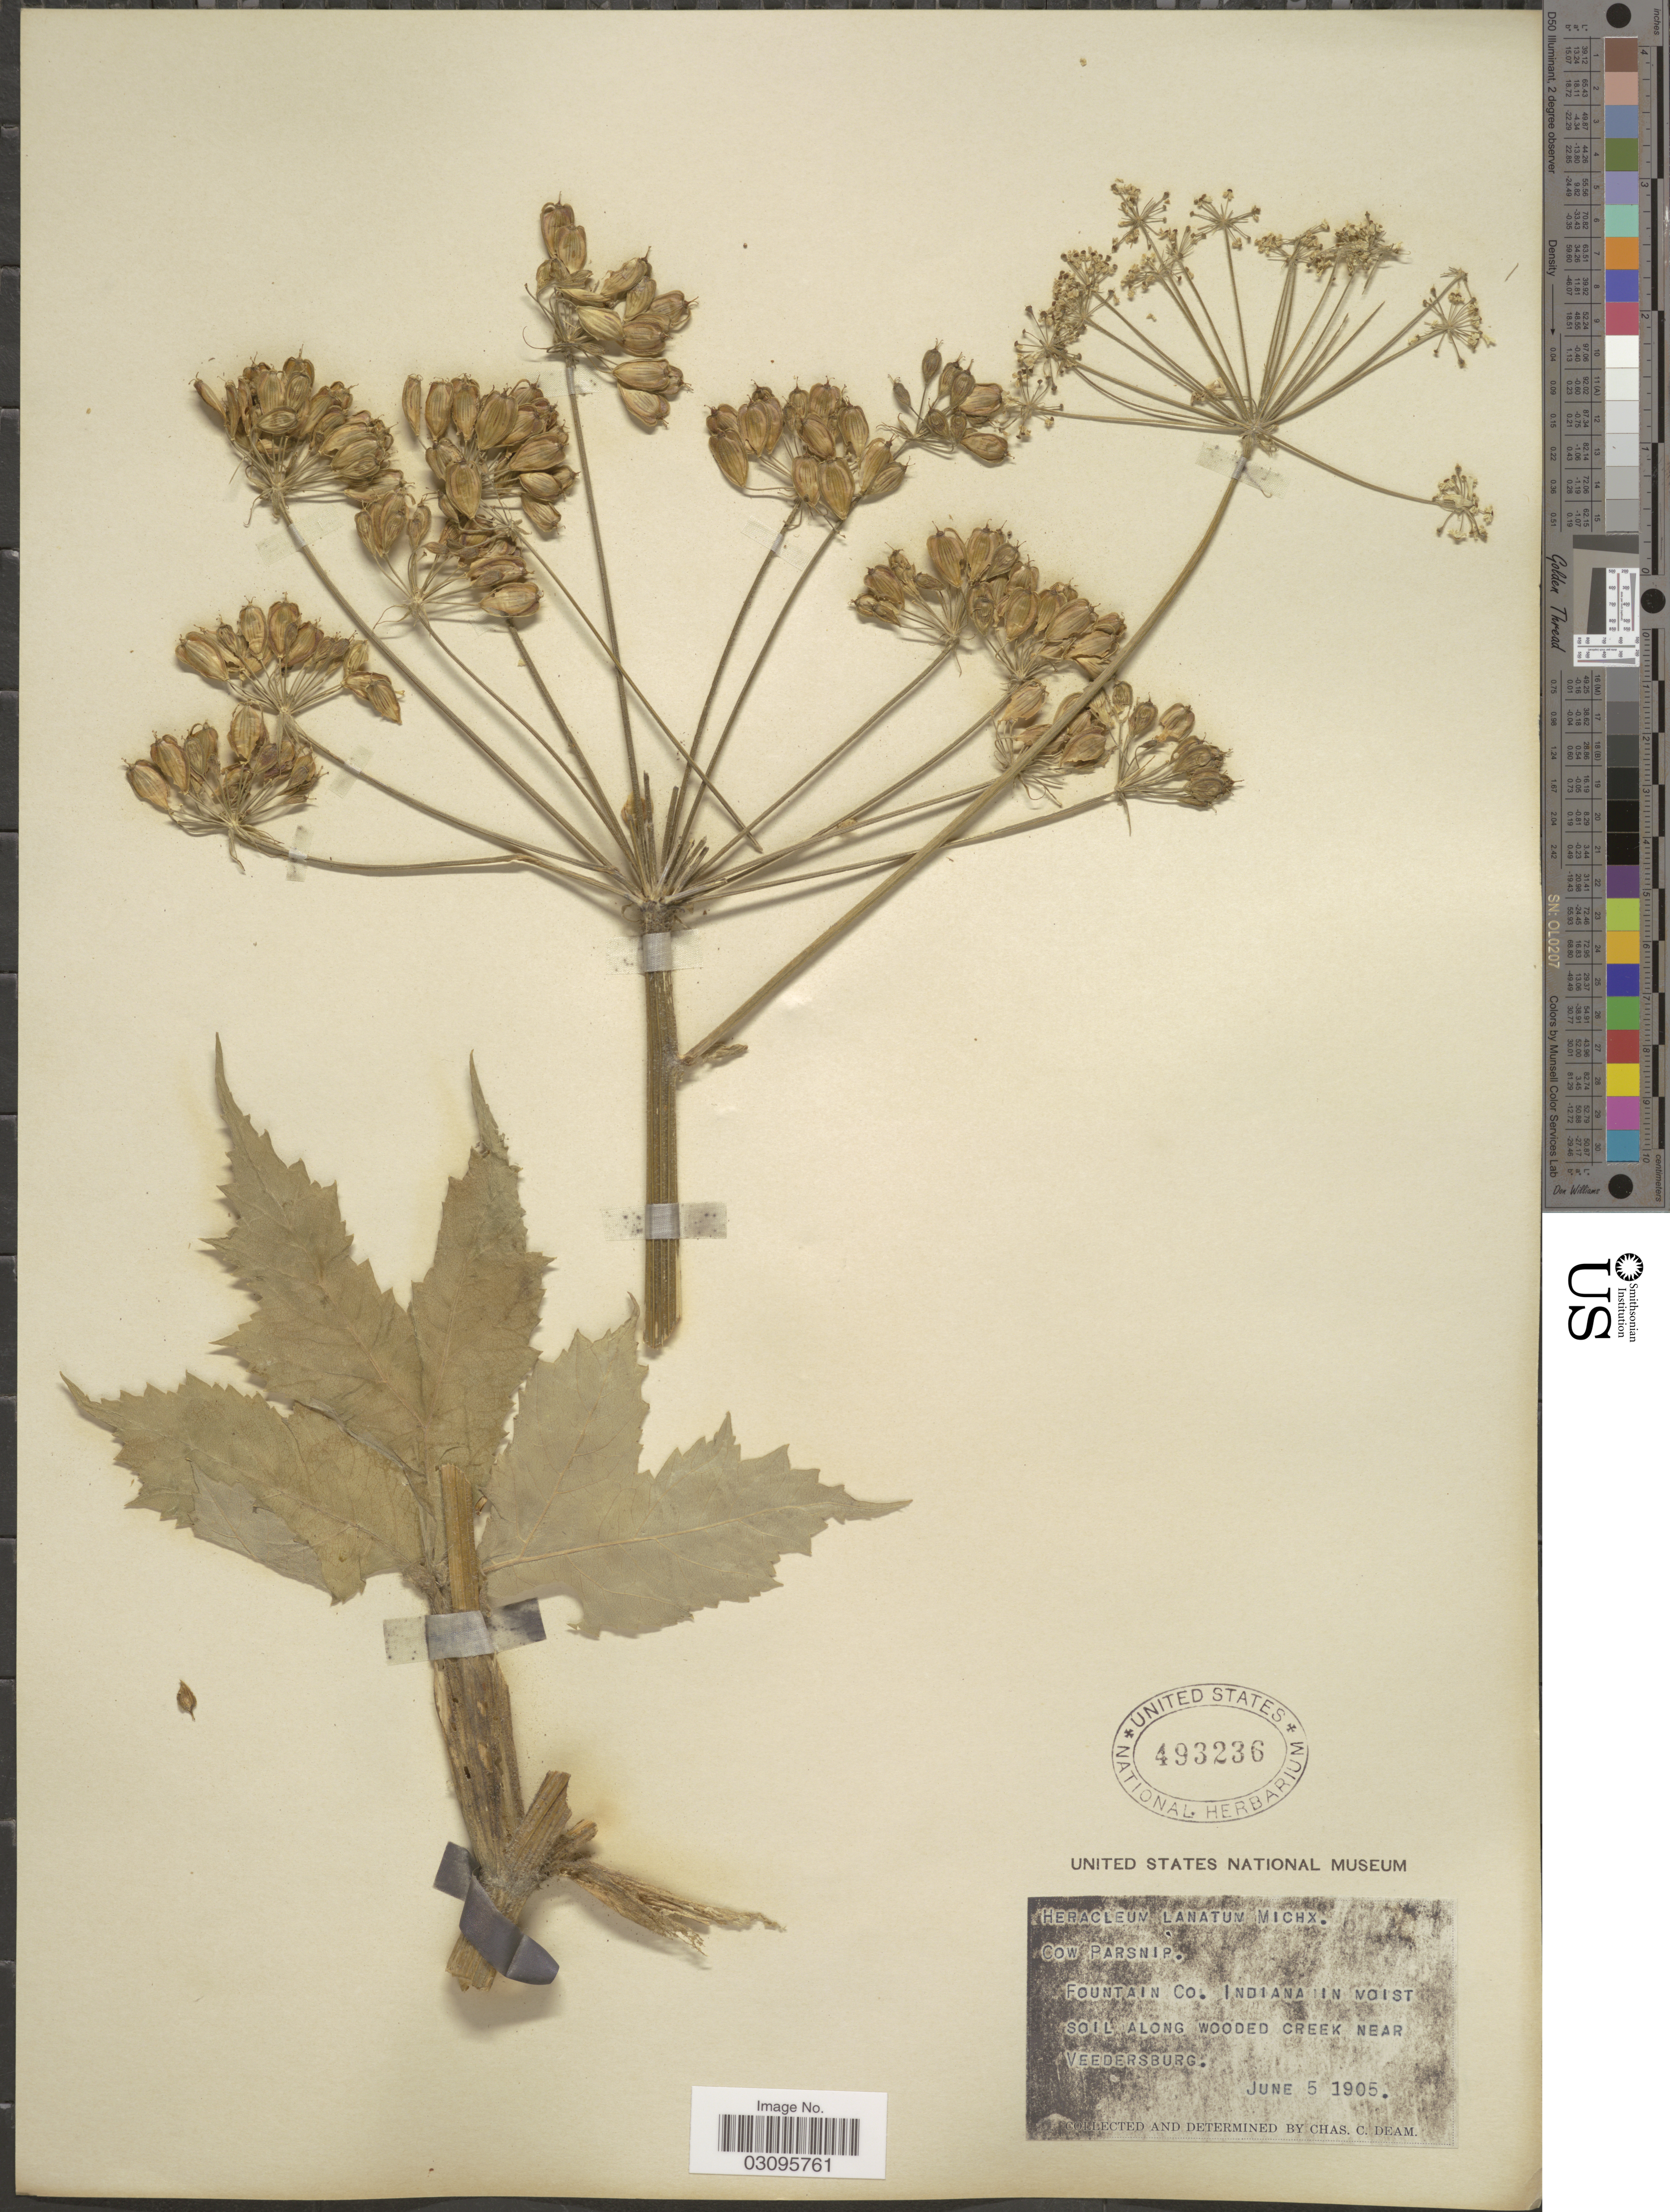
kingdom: Plantae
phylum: Tracheophyta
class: Magnoliopsida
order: Apiales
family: Apiaceae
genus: Heracleum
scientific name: Heracleum lanatum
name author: Michx.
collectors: C. C. Deam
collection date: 1905-06-05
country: United States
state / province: Indiana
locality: Fountain Co. Along wooded creek near Veedersburg.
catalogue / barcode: US 493236